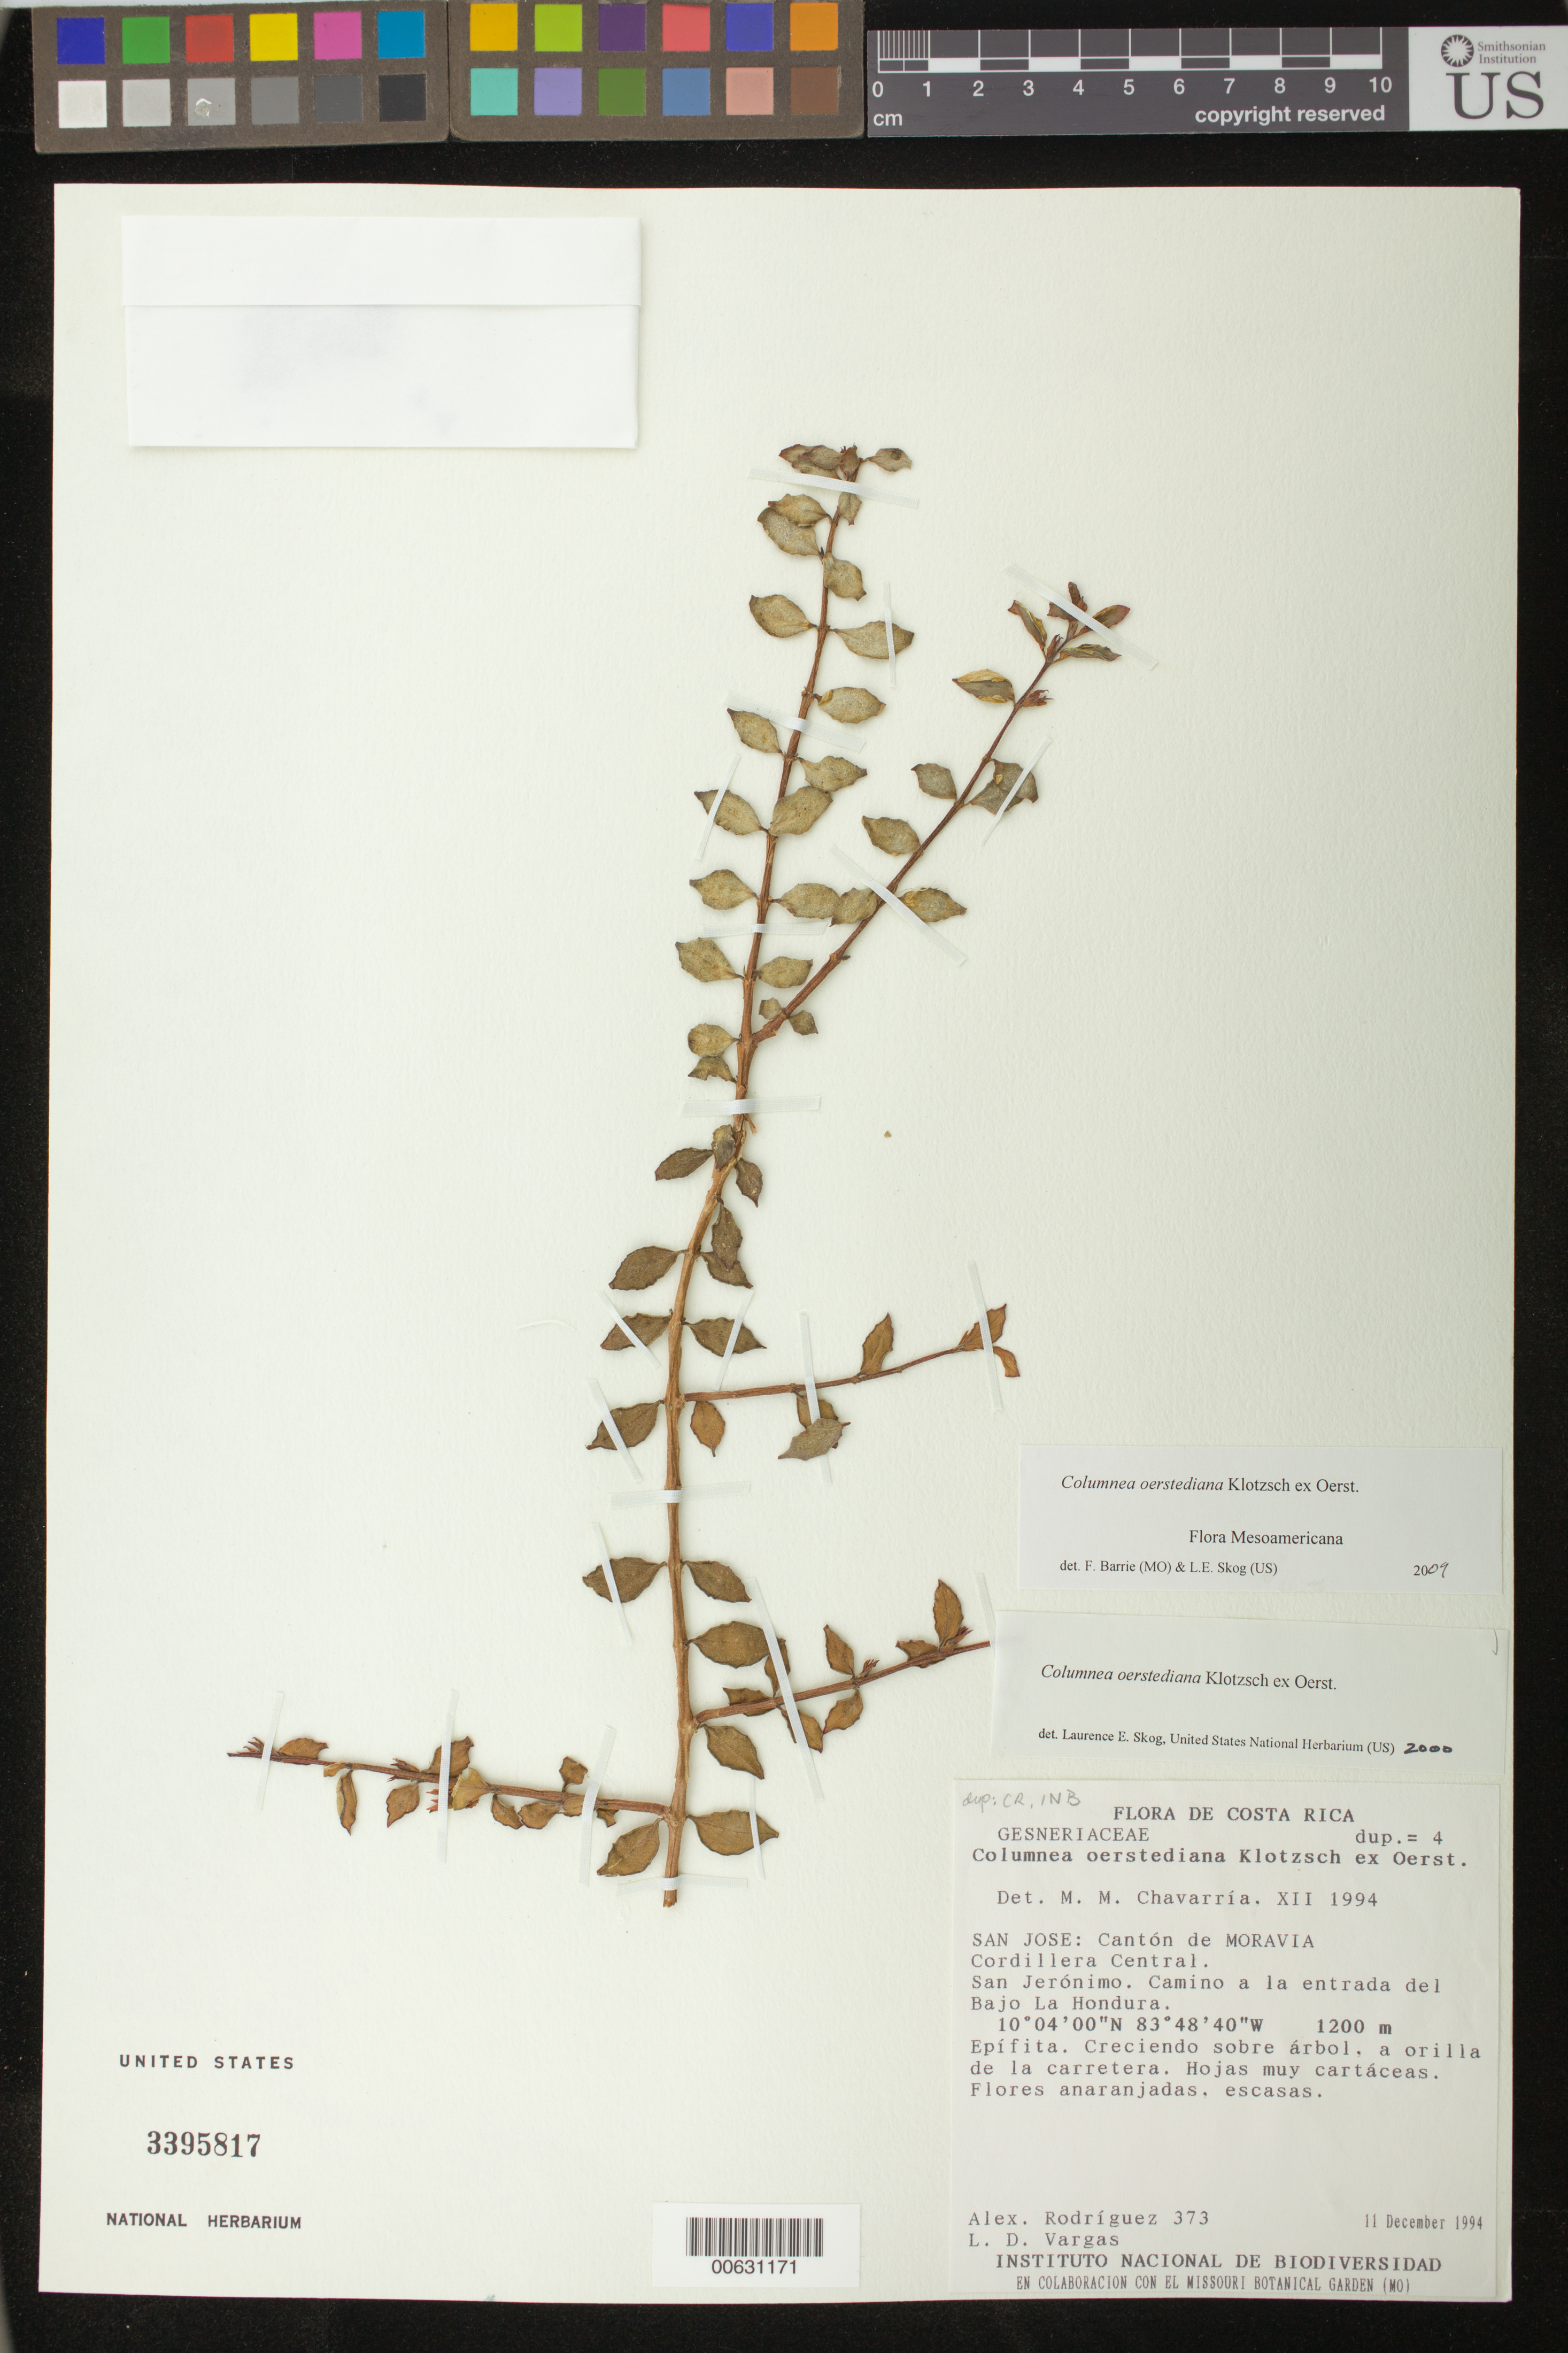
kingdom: Plantae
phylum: Tracheophyta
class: Magnoliopsida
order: Lamiales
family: Gesneriaceae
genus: Columnea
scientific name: Columnea oerstediana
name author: Klotzsch ex Oerst.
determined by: Skog, Laurence E.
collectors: A. Rodríguez & L. Vargas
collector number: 373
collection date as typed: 11 Dec 1994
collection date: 1994-12-11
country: Costa Rica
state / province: San José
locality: Cantón de Moravia, Cordillera Central, San Jerónimo, camino a la entrada del Bajo La Hondura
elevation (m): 1200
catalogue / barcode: US 3395817